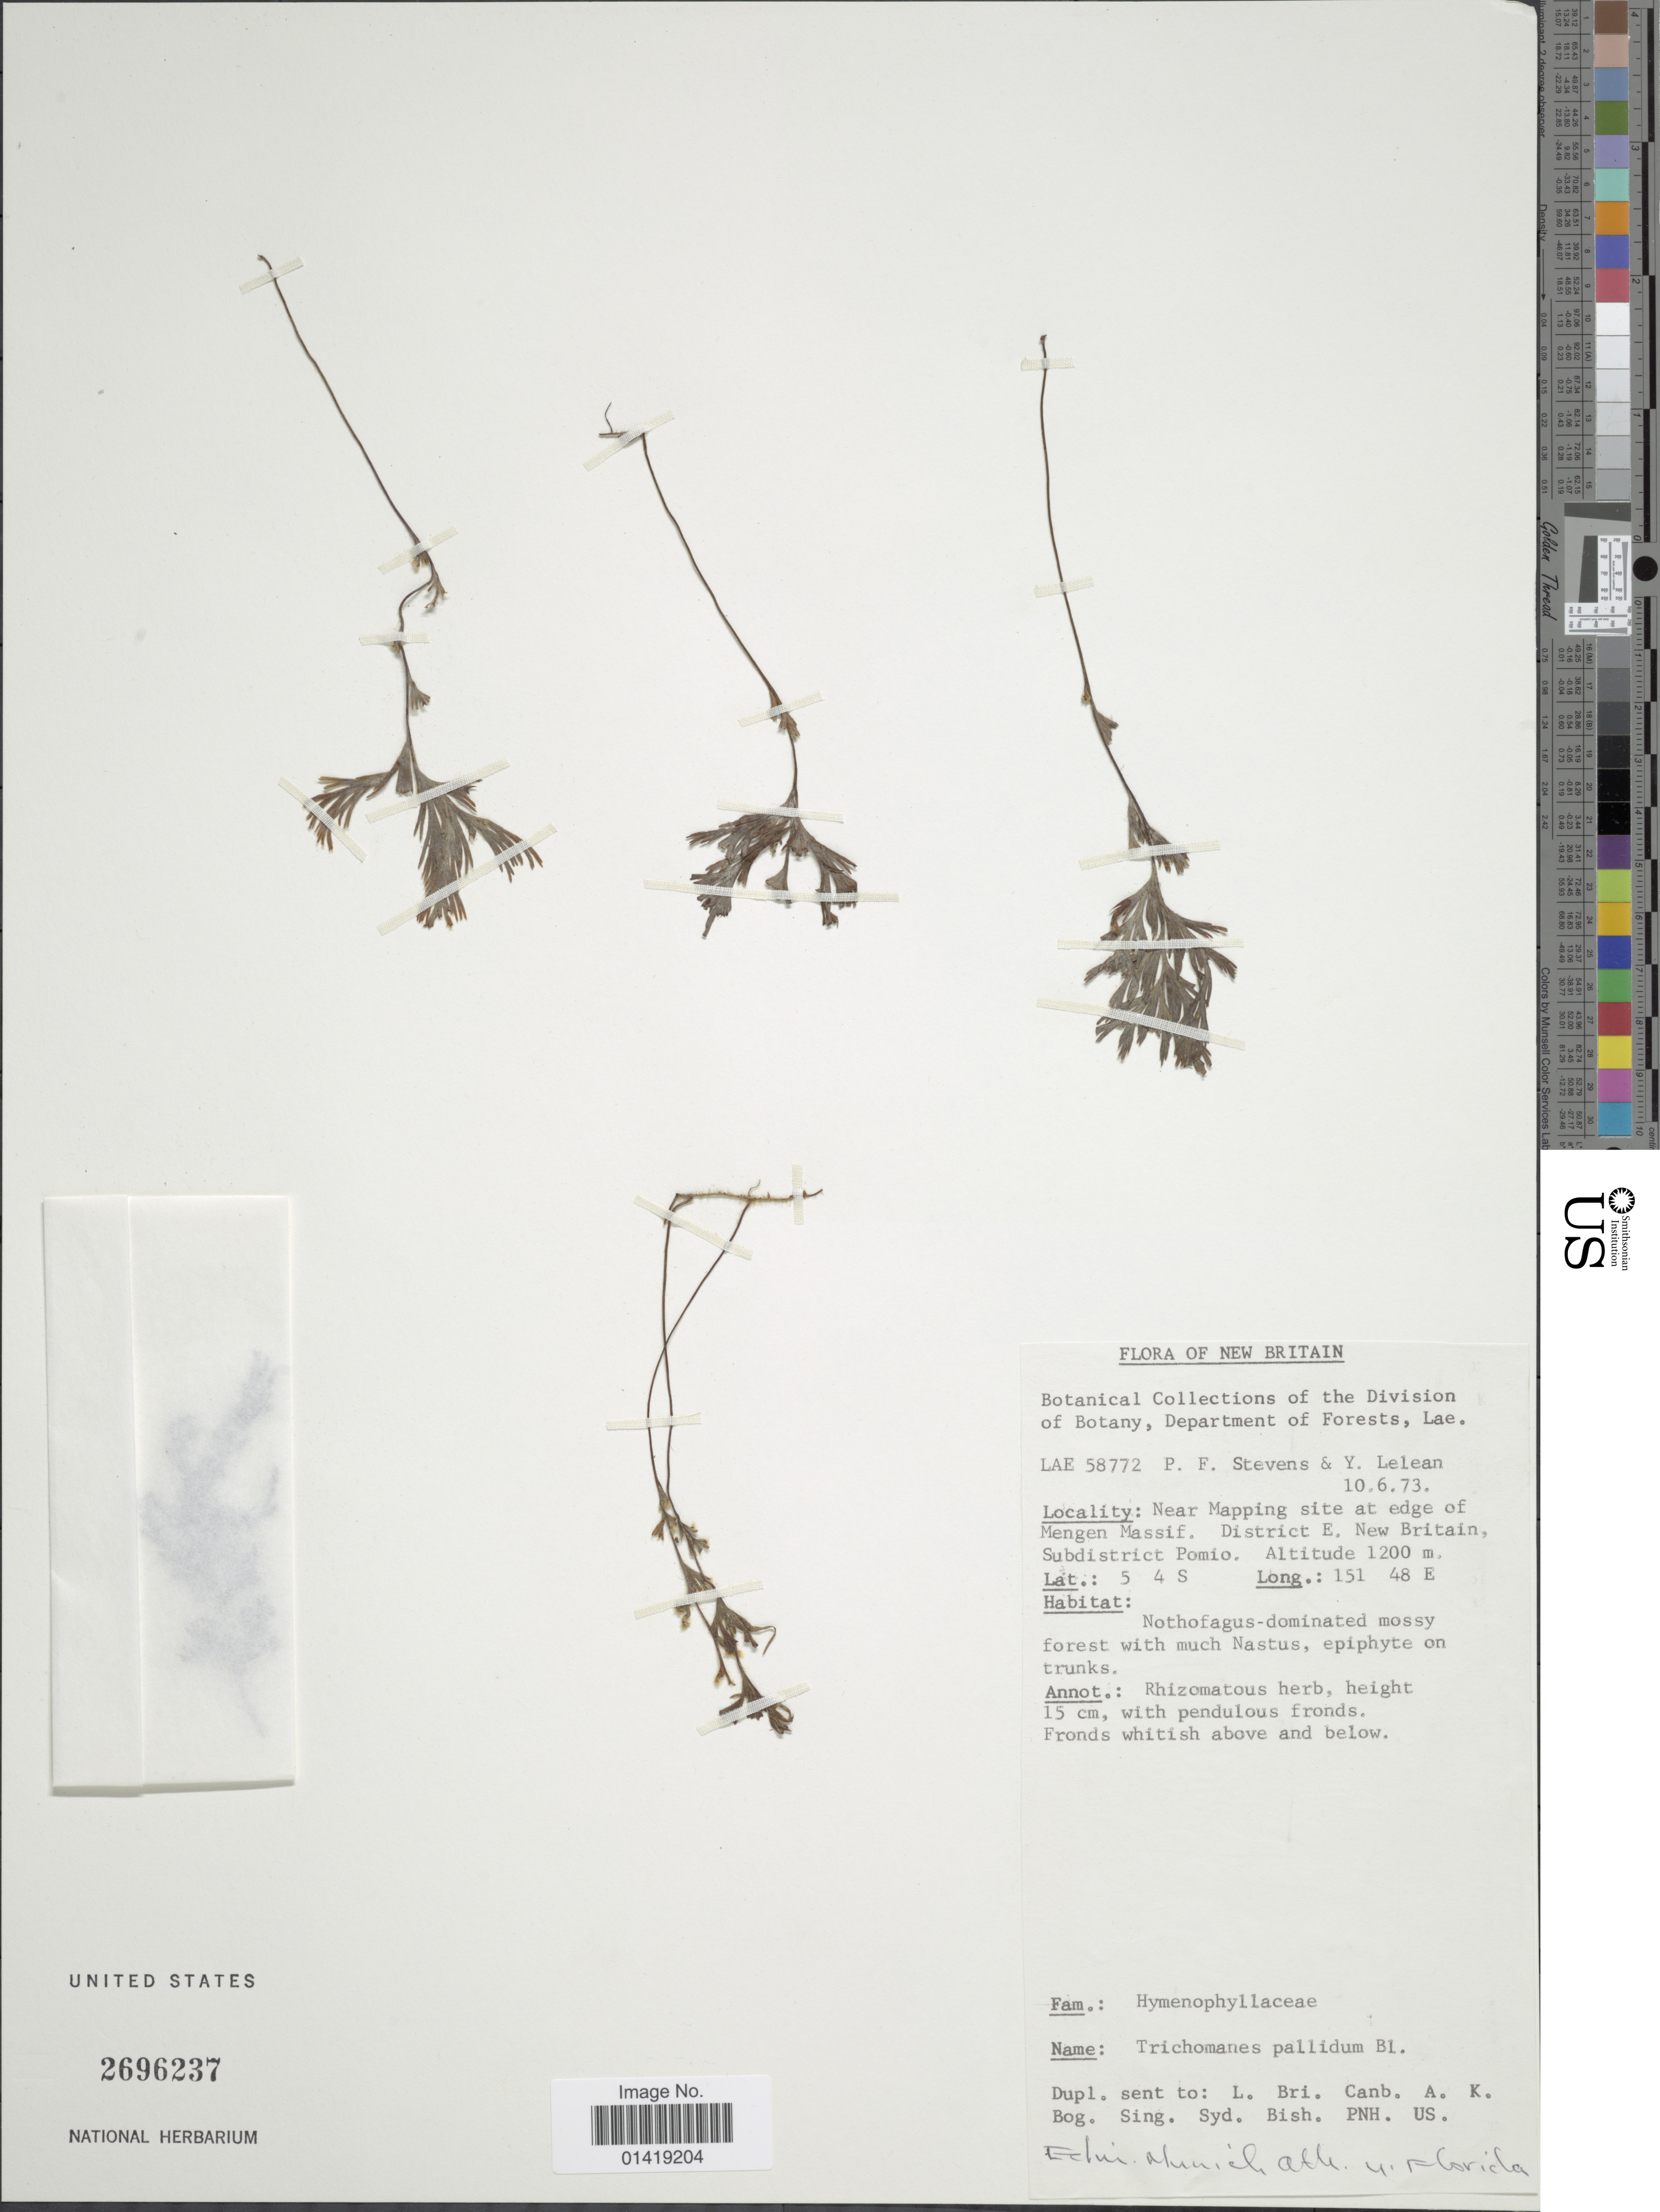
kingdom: Plantae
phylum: Tracheophyta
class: Polypodiopsida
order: Hymenophyllales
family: Hymenophyllaceae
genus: Hymenophyllum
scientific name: Hymenophyllum pallidum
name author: (Blume) Ebihara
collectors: P. F. Stevens & Y. Lelean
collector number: LAE58772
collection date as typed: Transcribed d/m/y: 10/6/73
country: Papua New Guinea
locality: New Britain Near Mapping site at edge of Mengen Massif. District E. New Britain subdistrict Pomio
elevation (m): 1200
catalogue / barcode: US 2696237